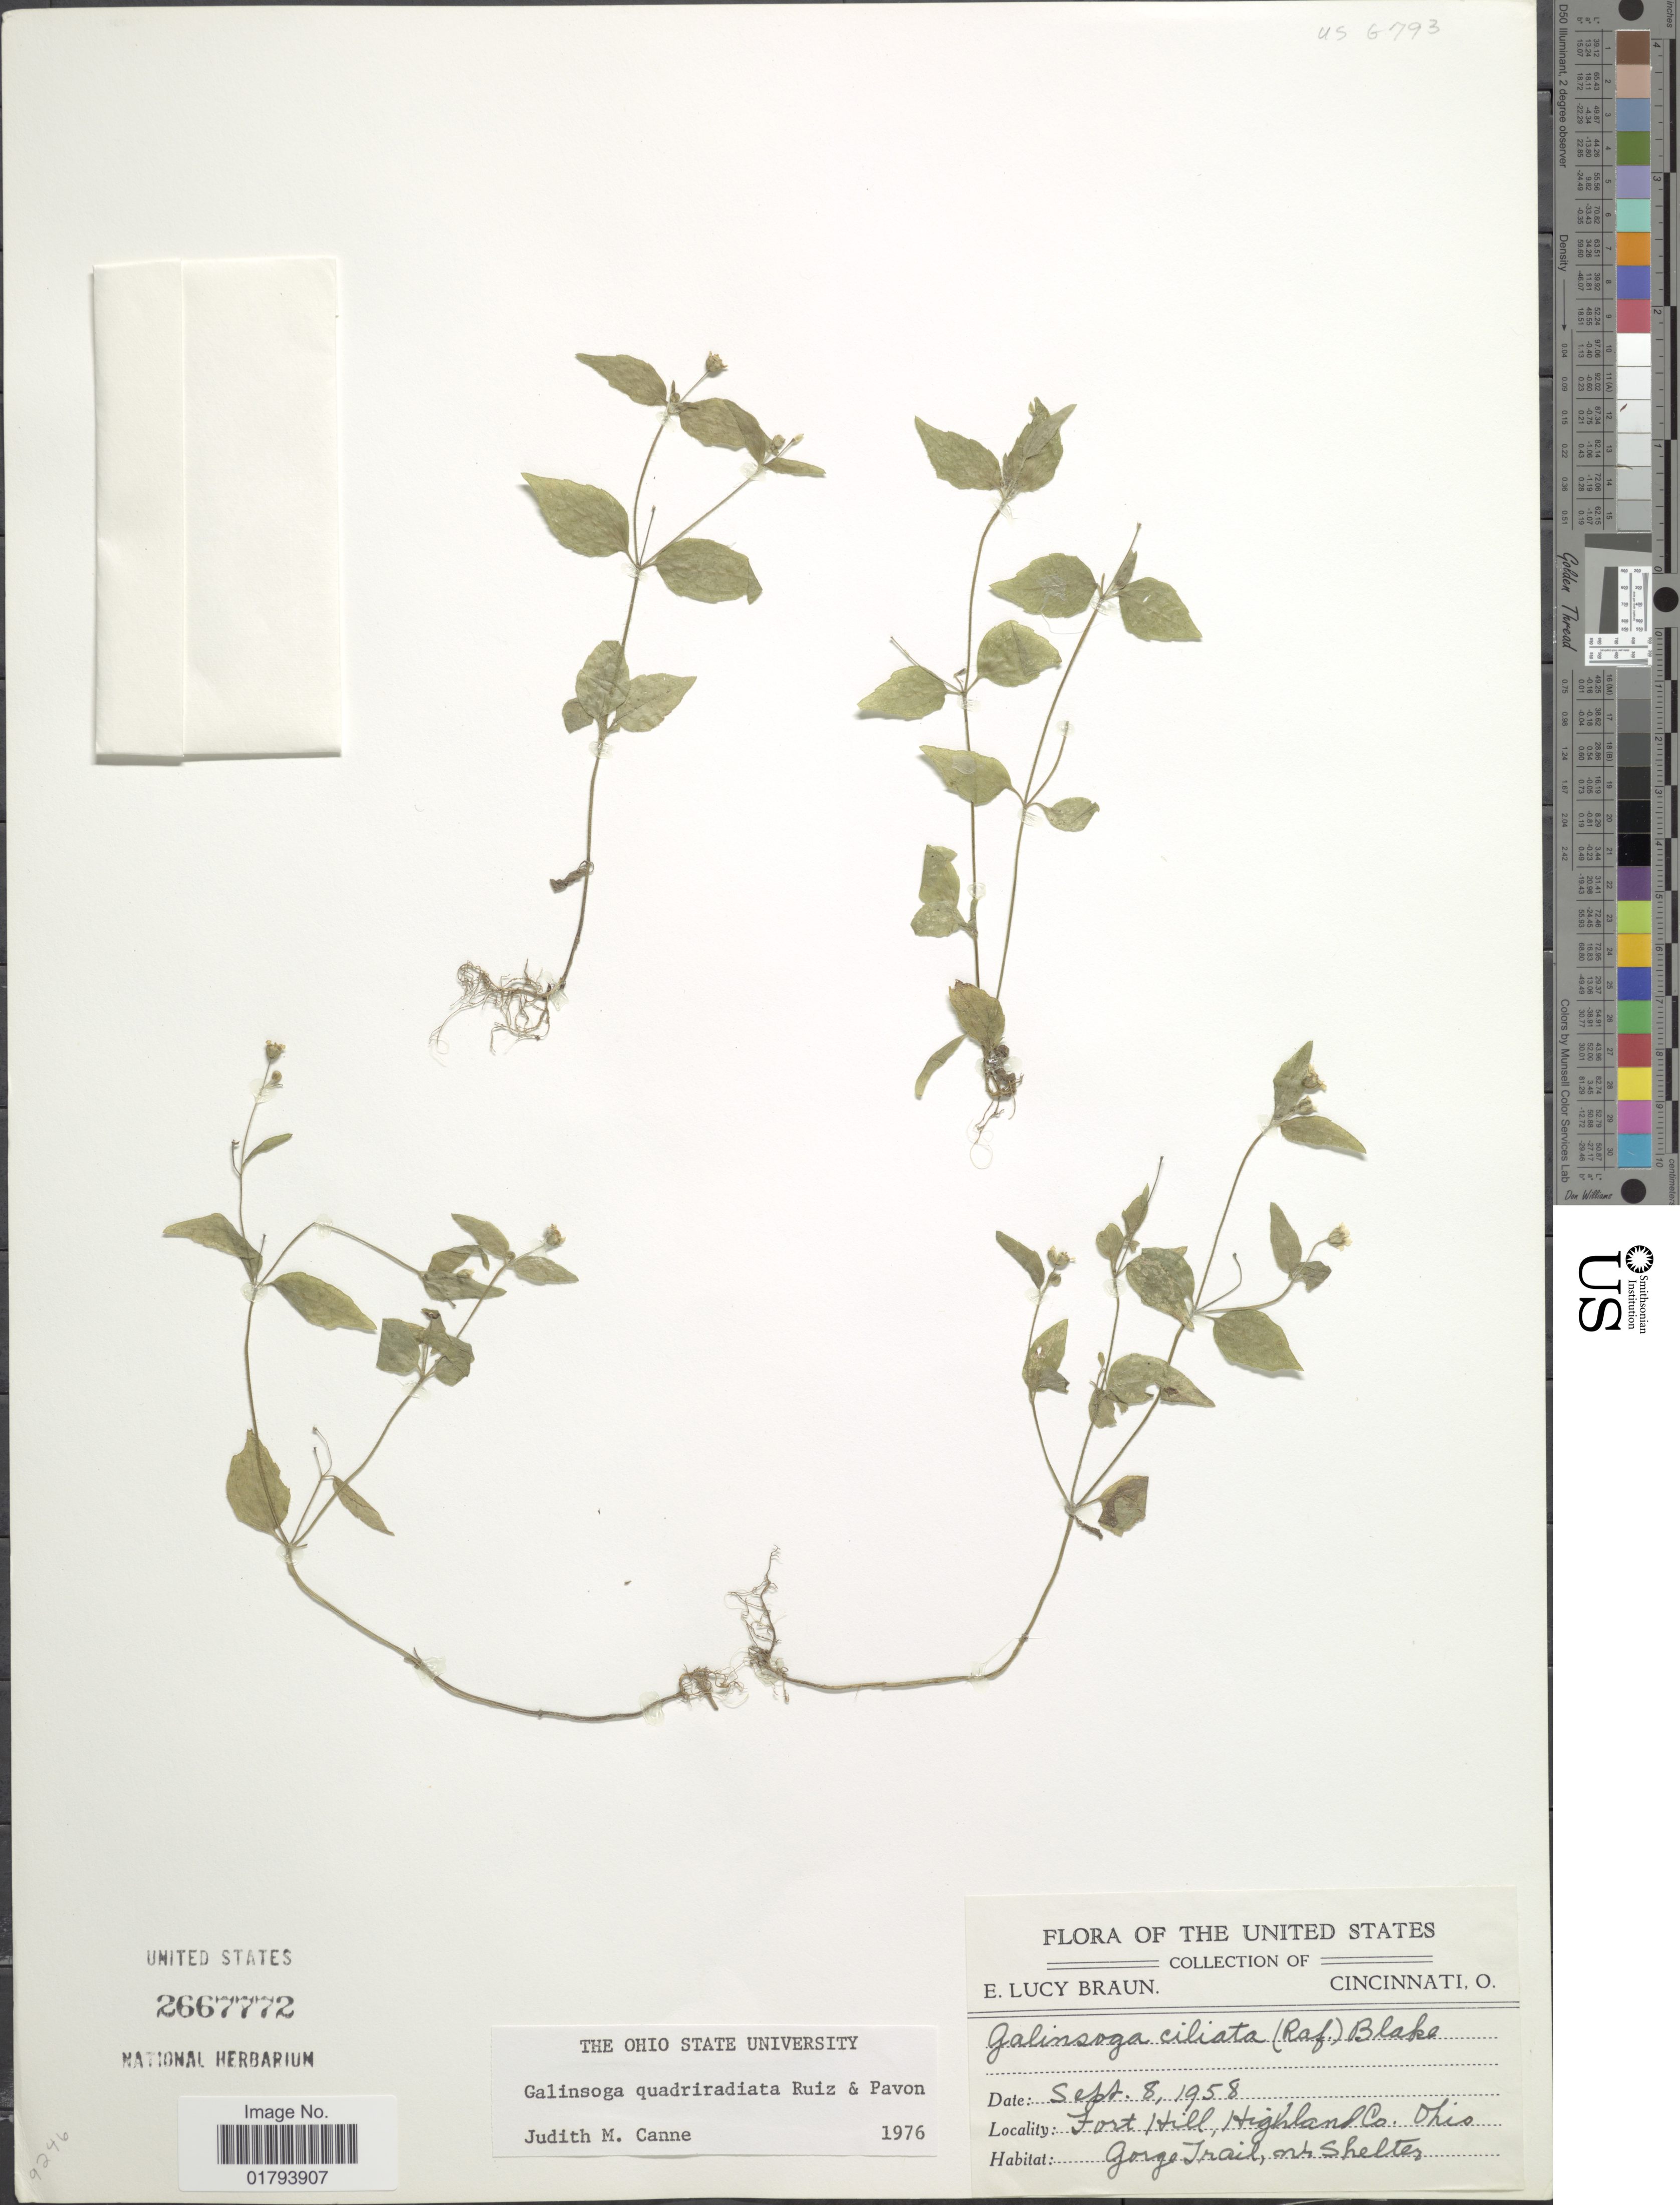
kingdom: Plantae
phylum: Tracheophyta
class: Magnoliopsida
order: Asterales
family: Asteraceae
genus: Galinsoga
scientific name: Galinsoga quadriradiata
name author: Ruiz & Pav.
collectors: E. L. Braun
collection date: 1958-09-08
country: United States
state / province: Ohio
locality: Fort Hill, Highland Co.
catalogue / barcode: US 2667772